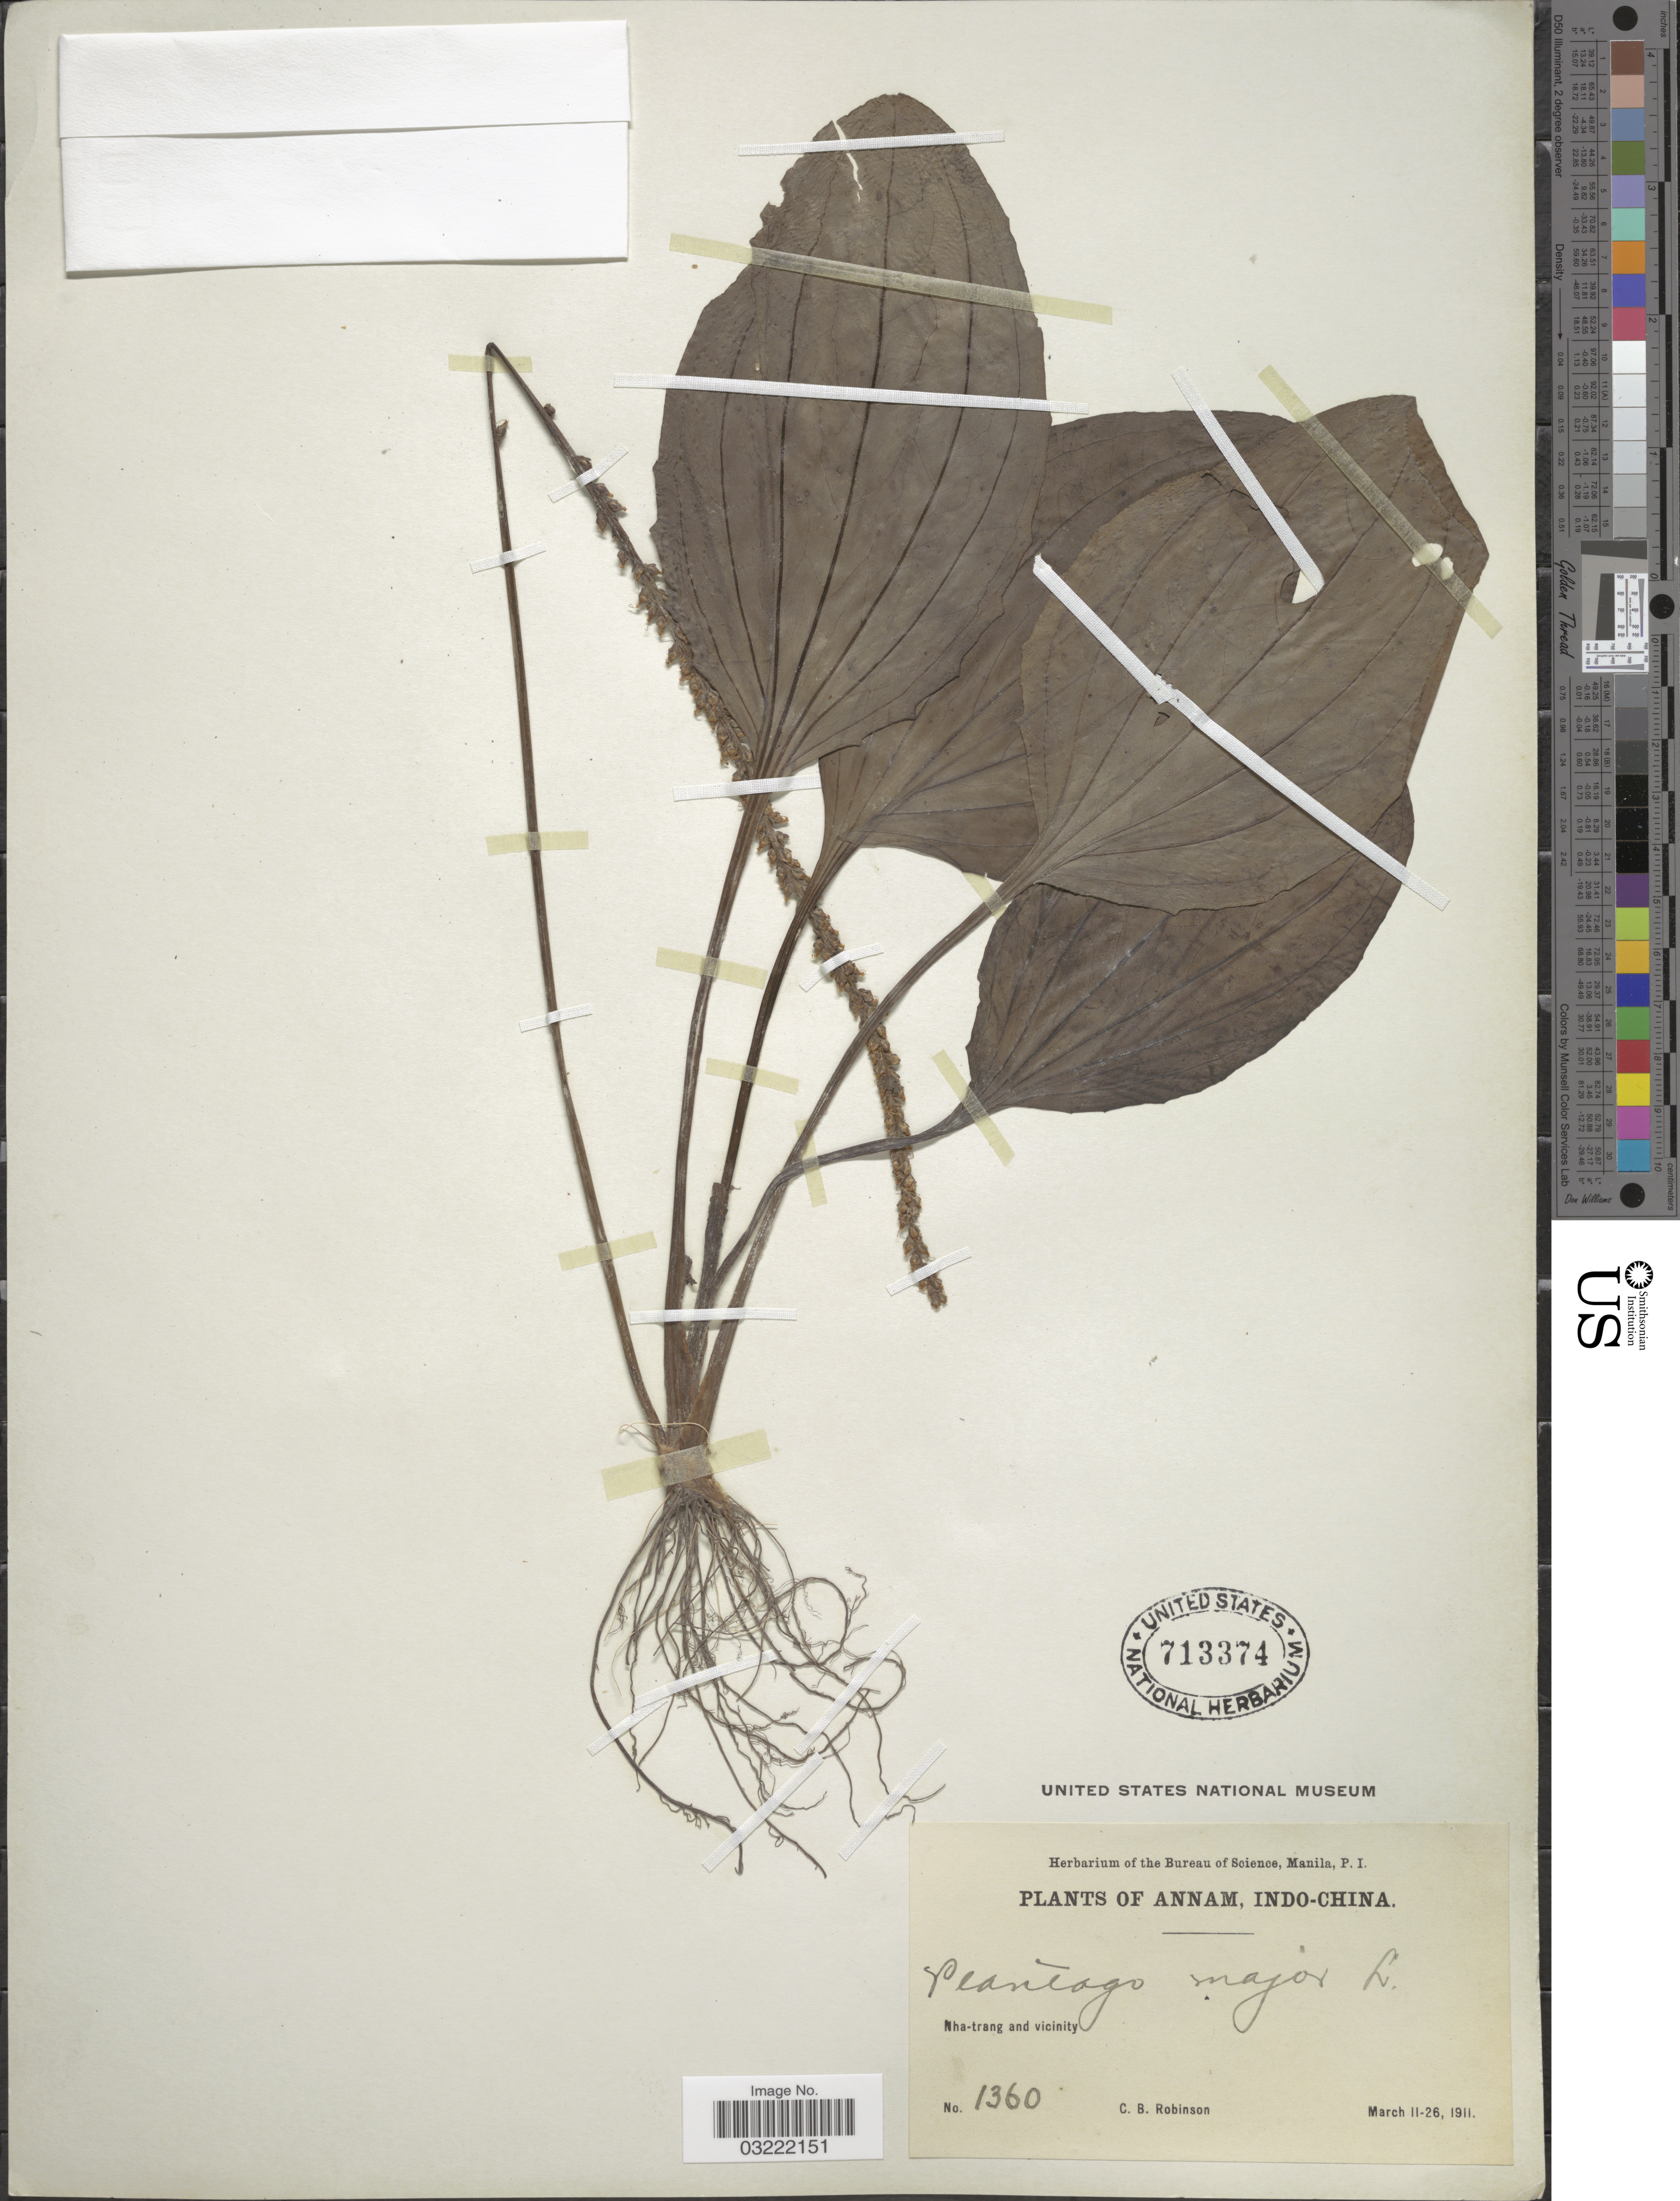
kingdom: Plantae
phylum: Tracheophyta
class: Magnoliopsida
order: Lamiales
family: Plantaginaceae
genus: Plantago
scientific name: Plantago major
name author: L.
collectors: C. Robinson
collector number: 1360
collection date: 1911-03-11/1911-03-26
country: Vietnam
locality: Annam, Indo-China. Nha-trang and vicinity.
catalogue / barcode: US 713374